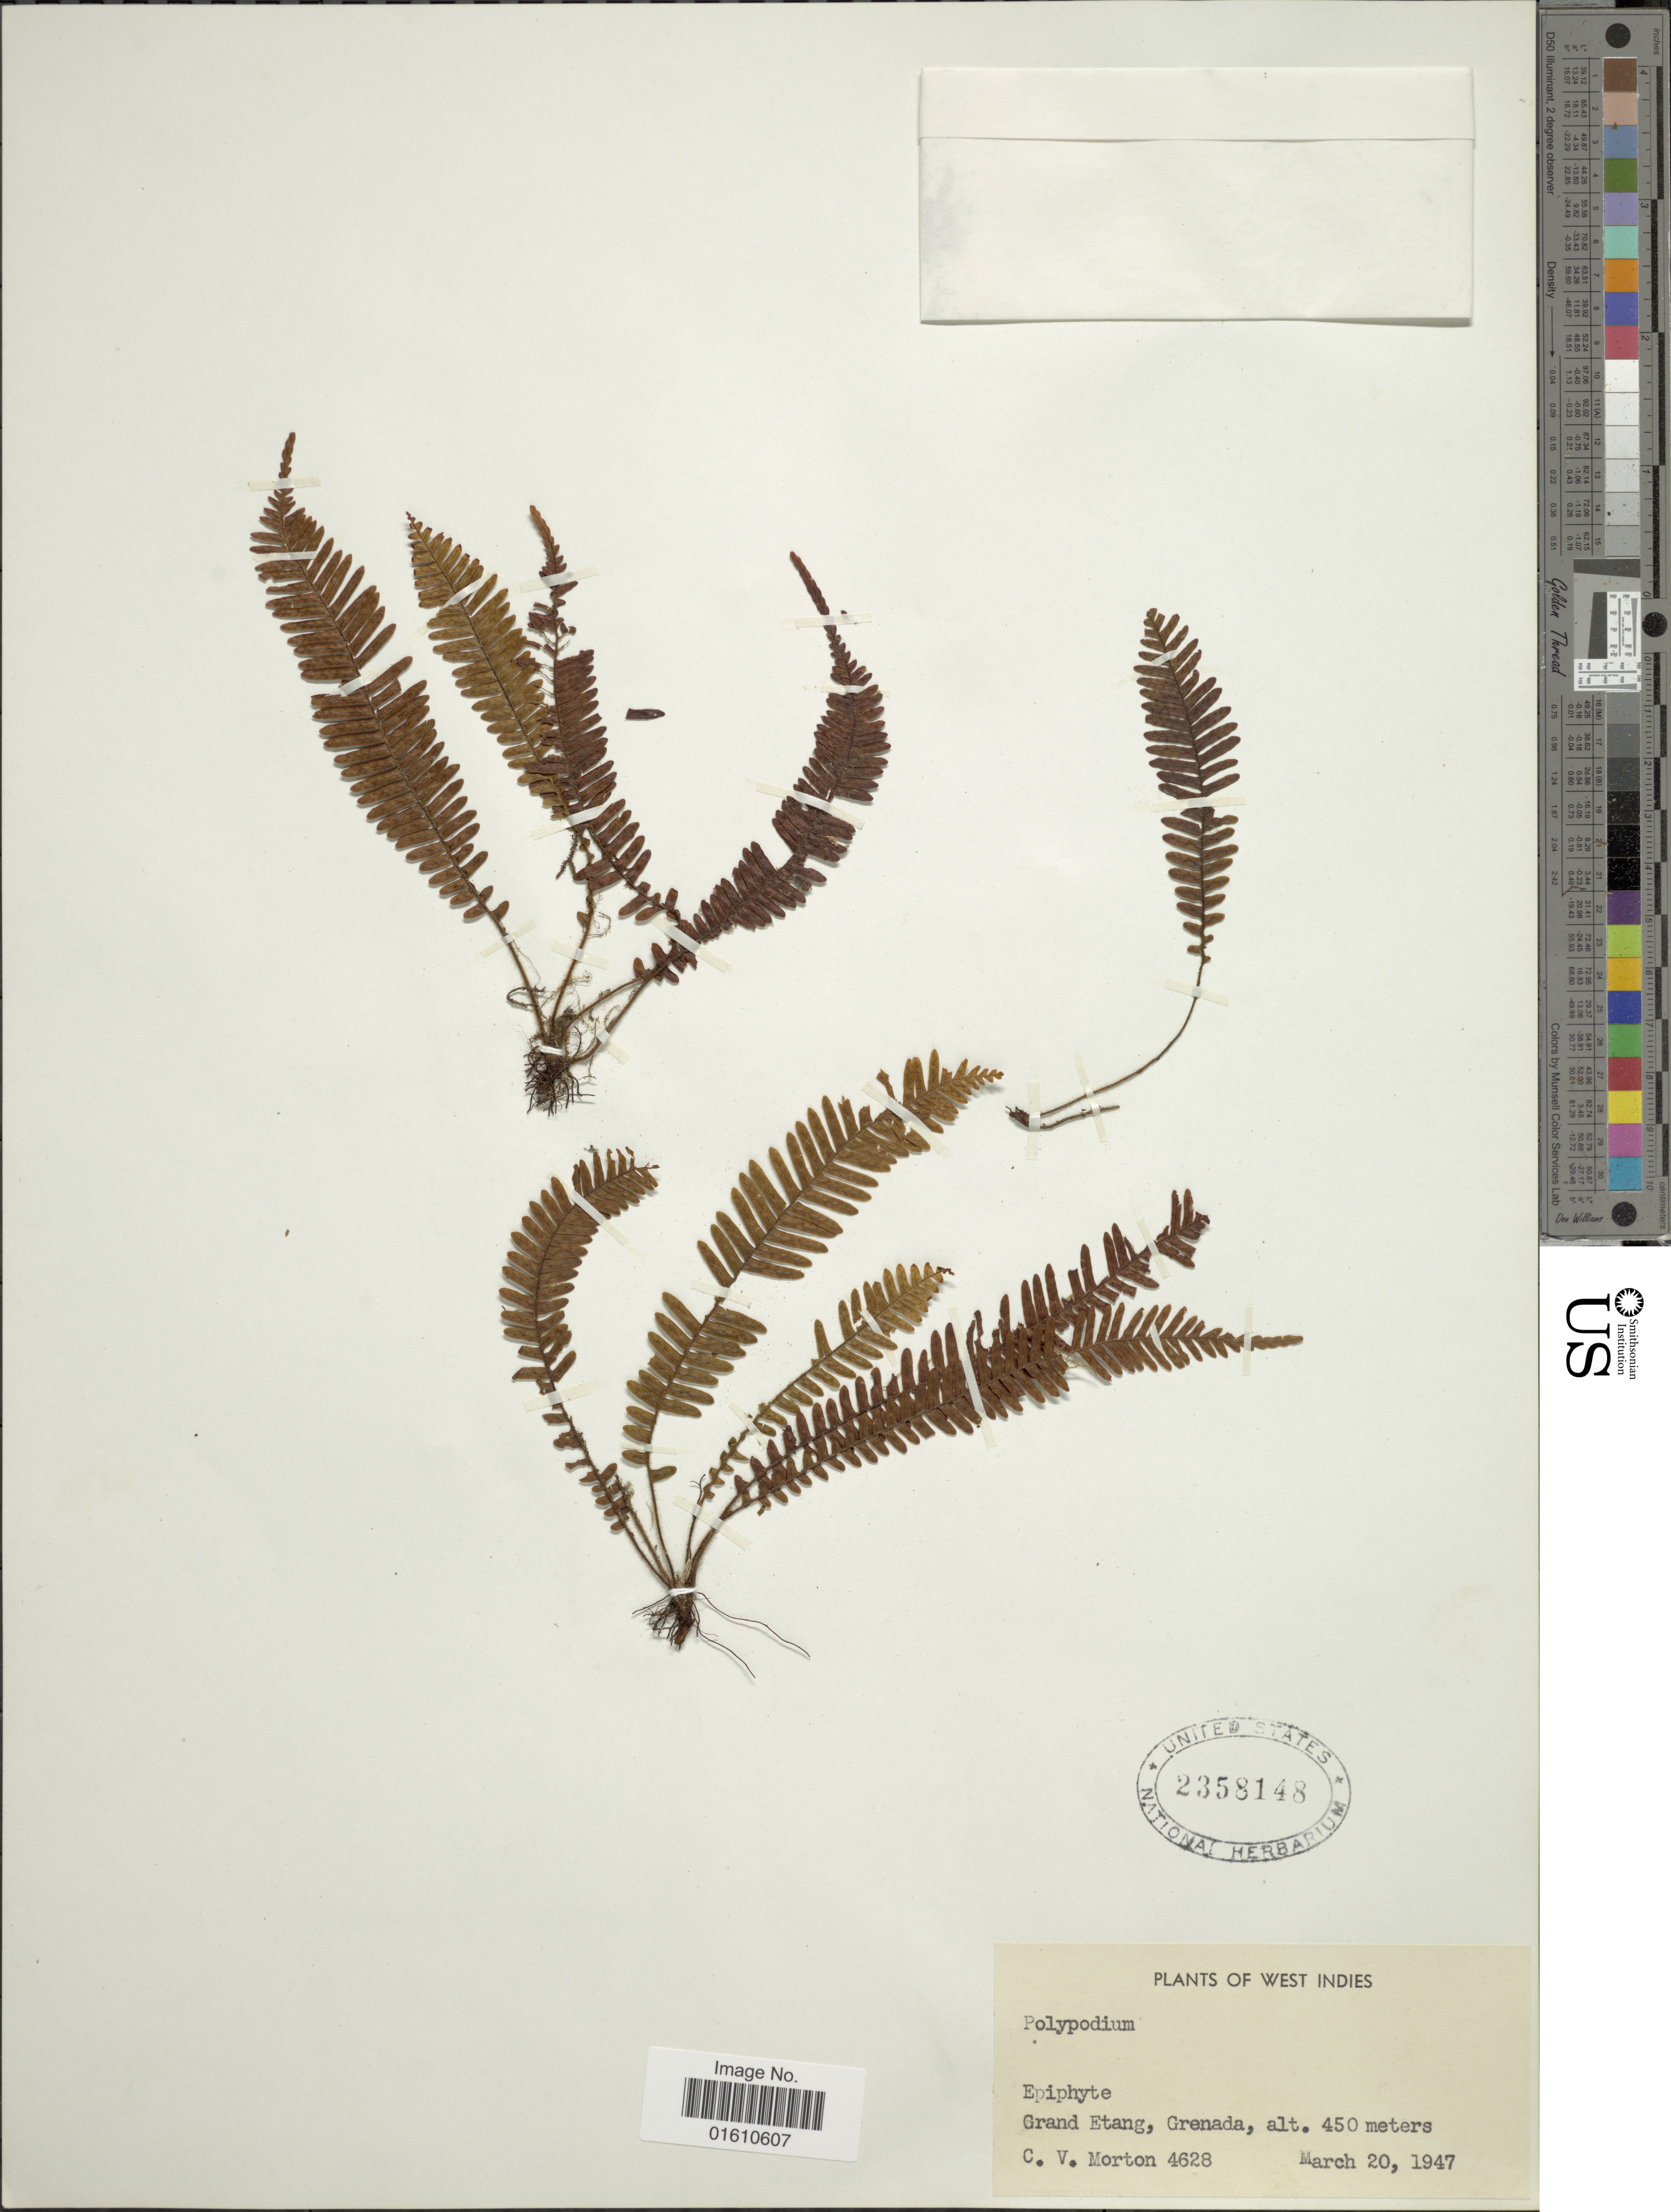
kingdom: Plantae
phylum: Tracheophyta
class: Polypodiopsida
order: Polypodiales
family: Polypodiaceae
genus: Lellingeria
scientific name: Lellingeria tenuicula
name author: (Fée) A.R. Sm. & R.C. Moran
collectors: C. V. Morton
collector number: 4628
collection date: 1947-03-20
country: Grenada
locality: Grand Etang, Grenada, West Indies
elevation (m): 450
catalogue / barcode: US 2358148